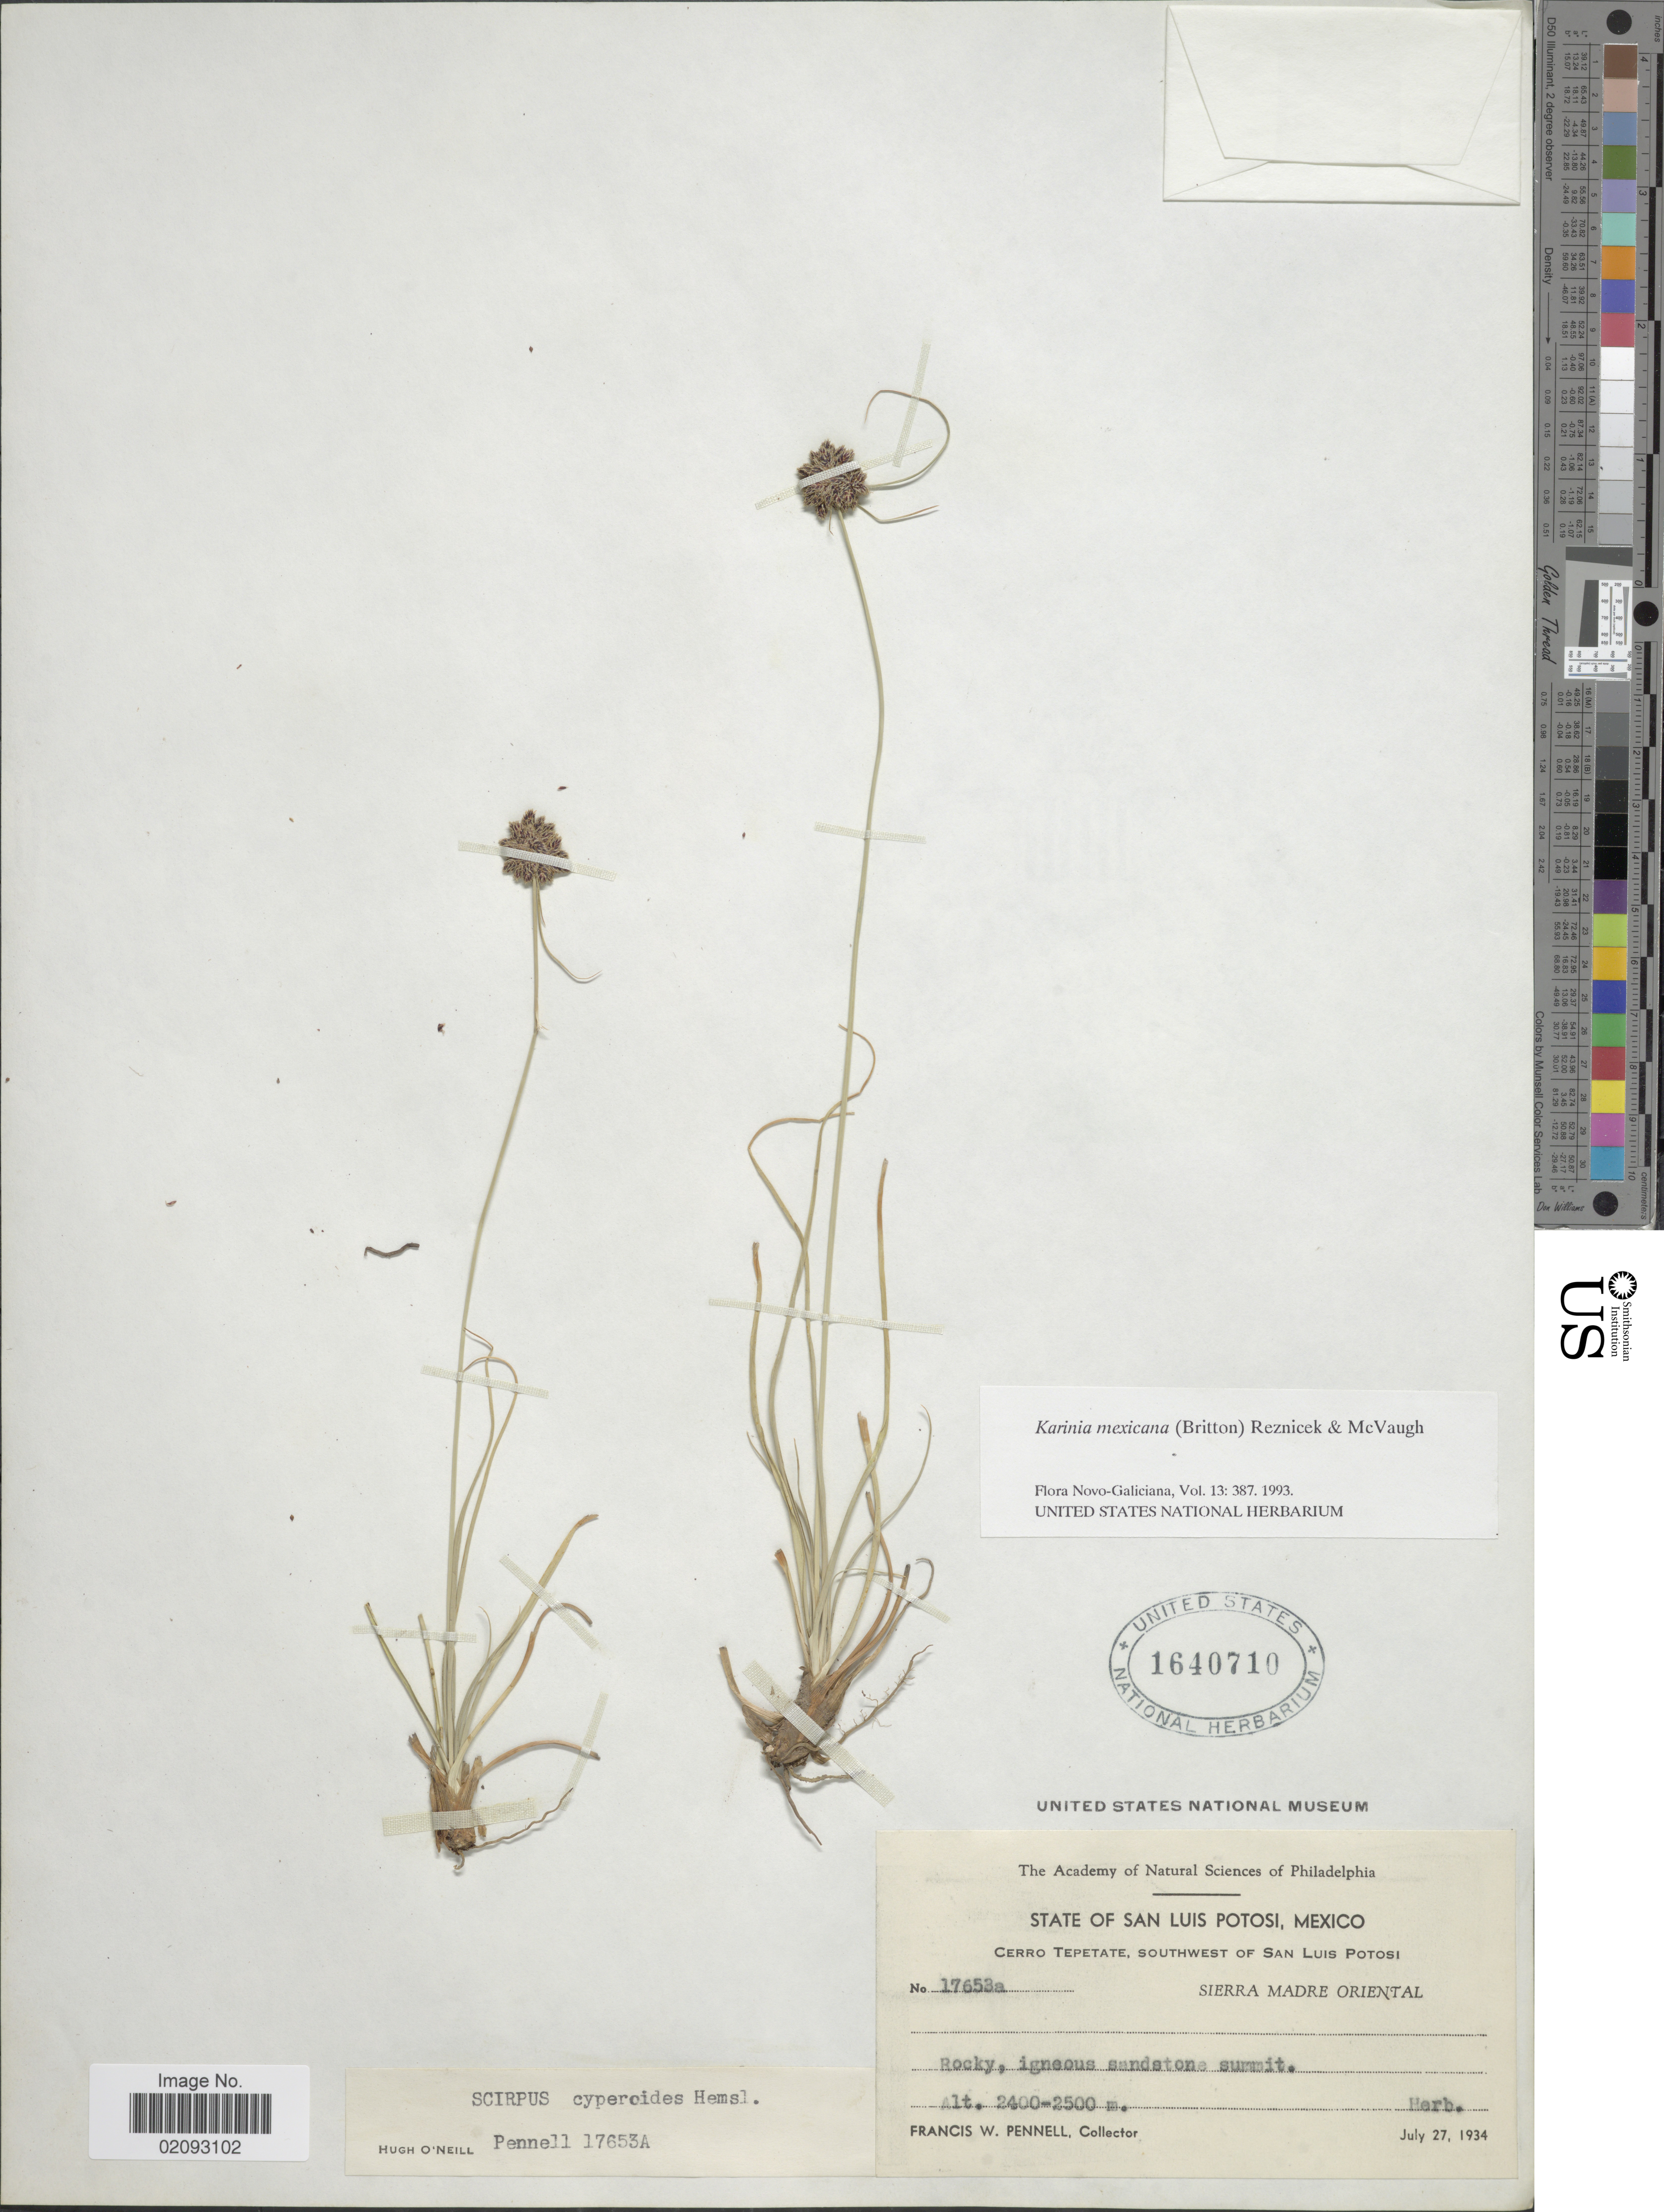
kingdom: Plantae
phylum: Tracheophyta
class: Liliopsida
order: Poales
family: Cyperaceae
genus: Scirpoides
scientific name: Scirpoides mexicana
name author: (C.B. Clarke ex Britton) Goetgh. ex C. S. Reid & J.R. Carter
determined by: Strong, Mark T., (BOT), Smithsonian Institution - National Museum of Natural History (UNITED STATES)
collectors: F. W. Pennell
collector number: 17653a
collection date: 1934-07-27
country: Mexico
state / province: San Luis Potosí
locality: Cerro Tepetate, Southwest of San Luis Potosi, Sierra Madre Oriental, Rocky, igneous sandstone summit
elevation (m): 2400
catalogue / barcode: US 1640710